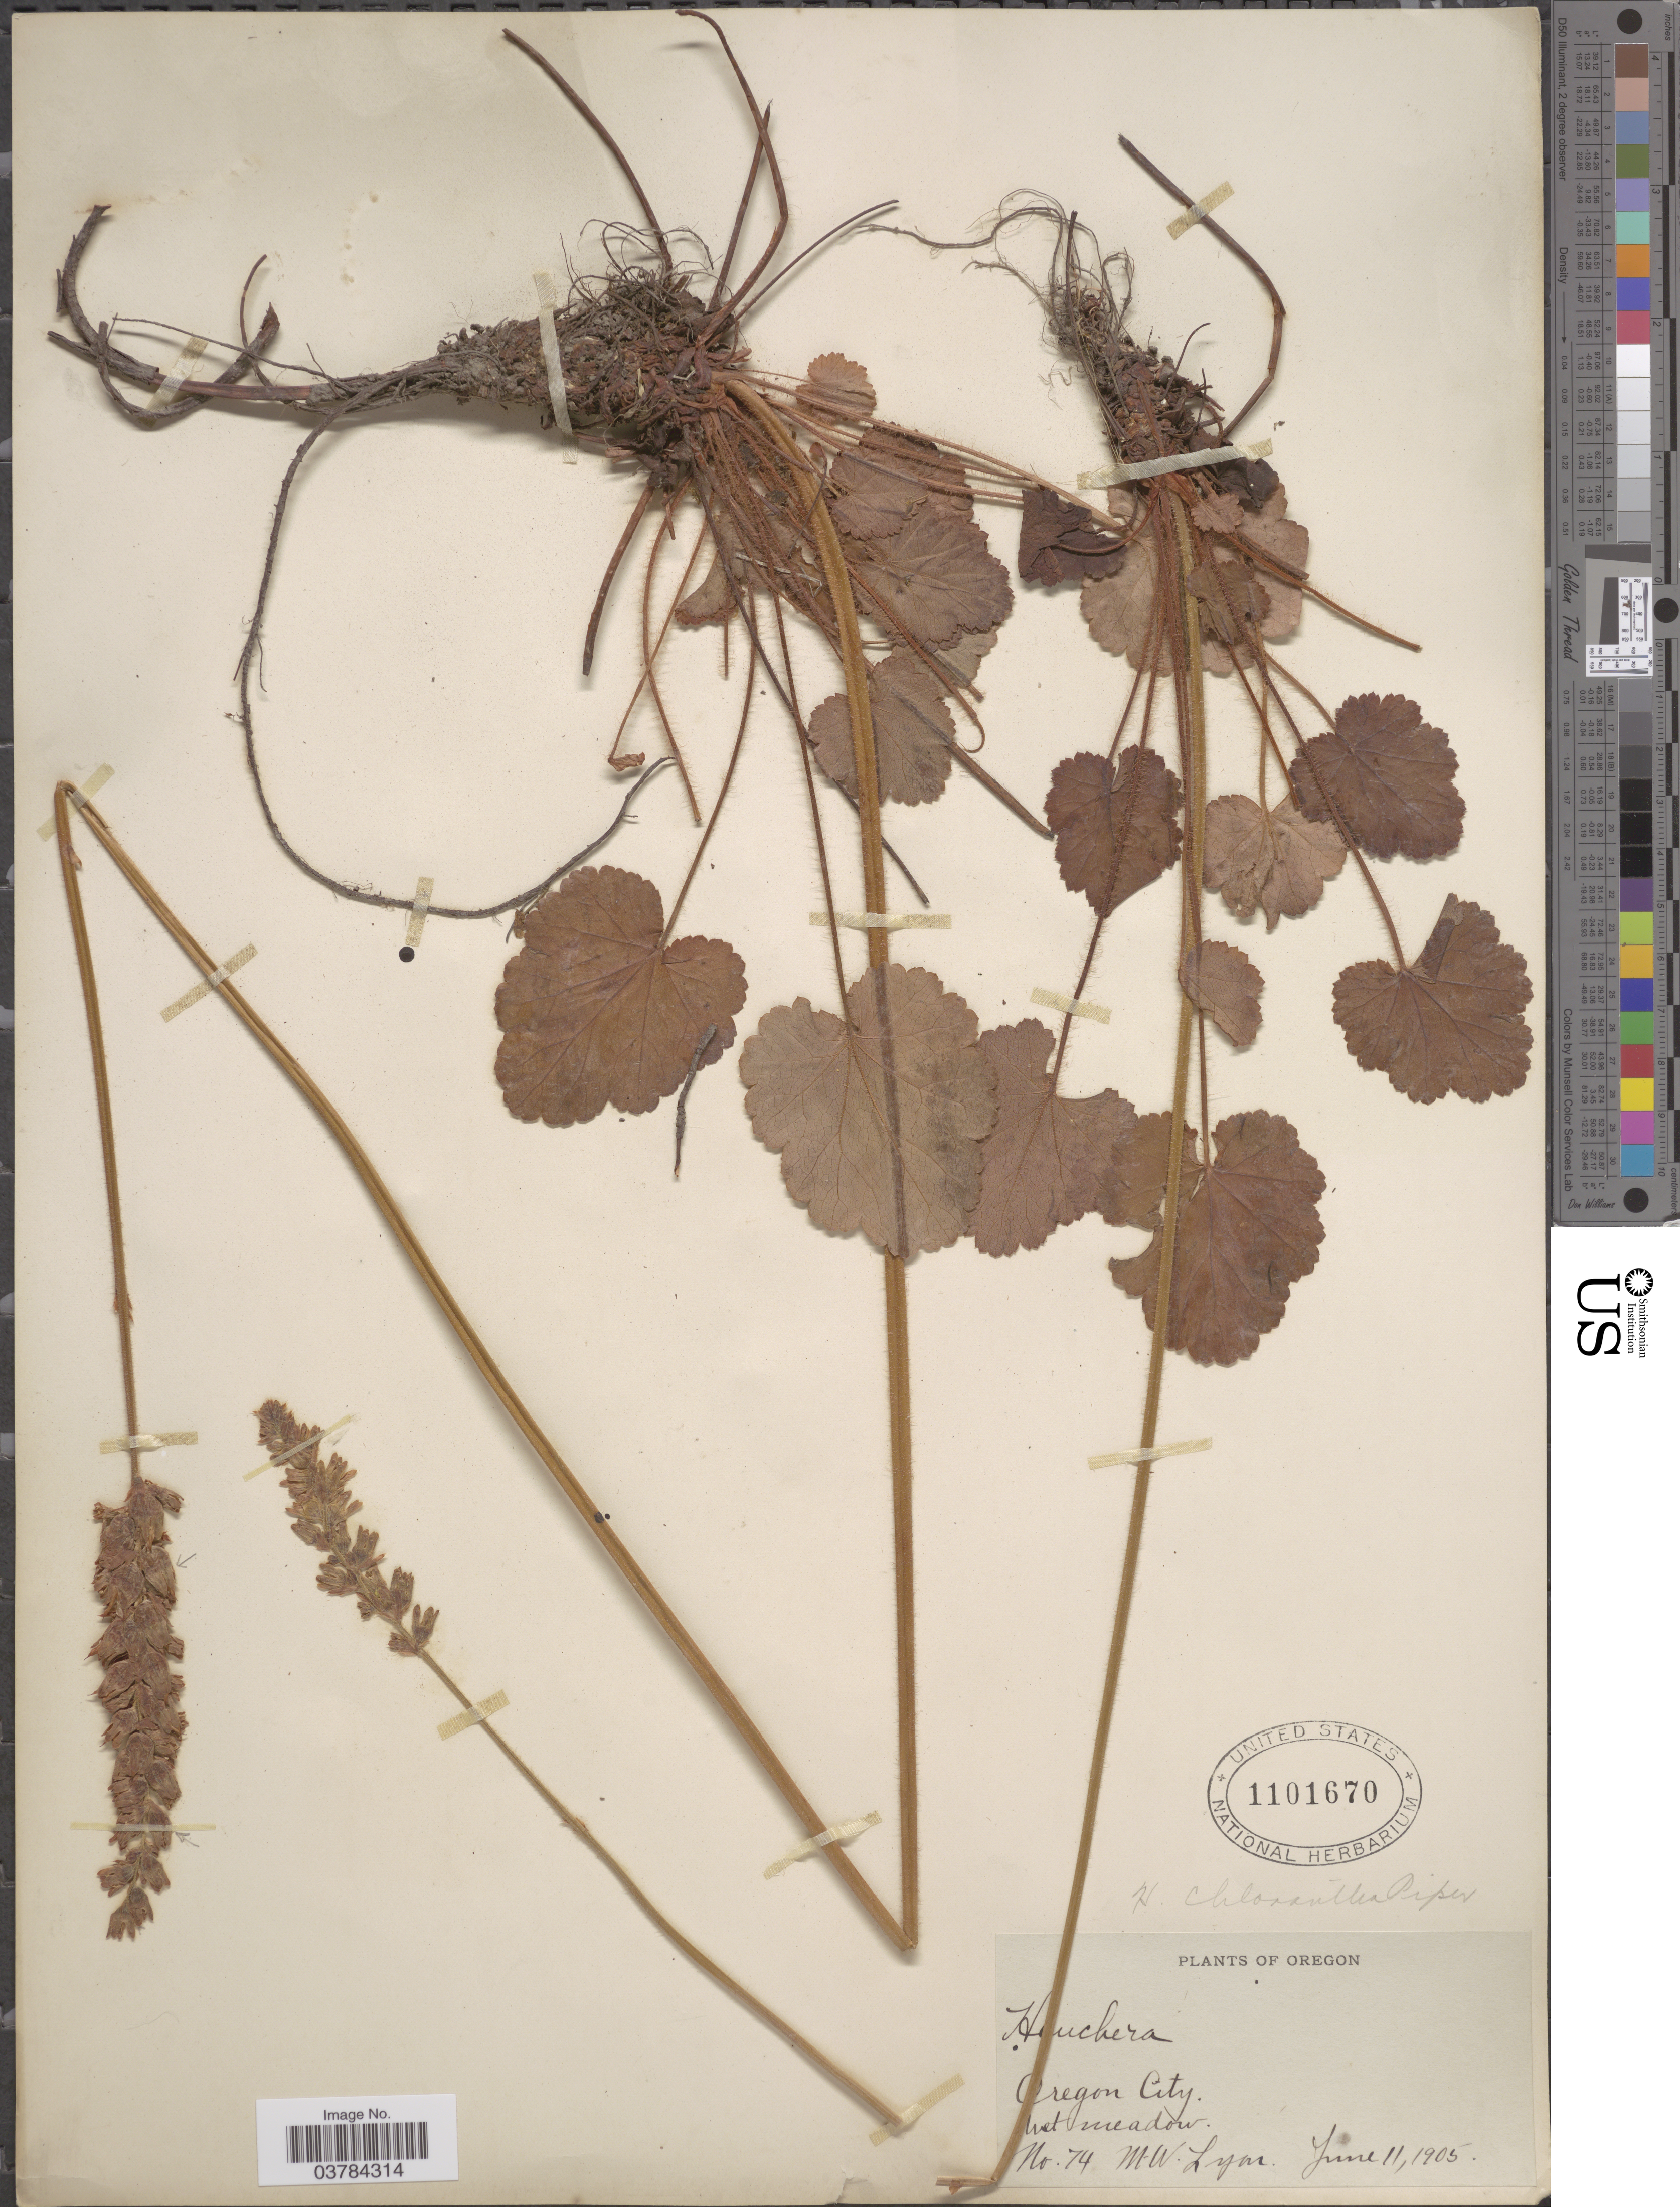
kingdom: Plantae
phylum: Tracheophyta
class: Magnoliopsida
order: Saxifragales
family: Saxifragaceae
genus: Heuchera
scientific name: Heuchera chlorantha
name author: Piper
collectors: M. W. Lyon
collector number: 74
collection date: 1905-06-11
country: United States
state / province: Oregon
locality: Oregon City.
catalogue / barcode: US 1101670